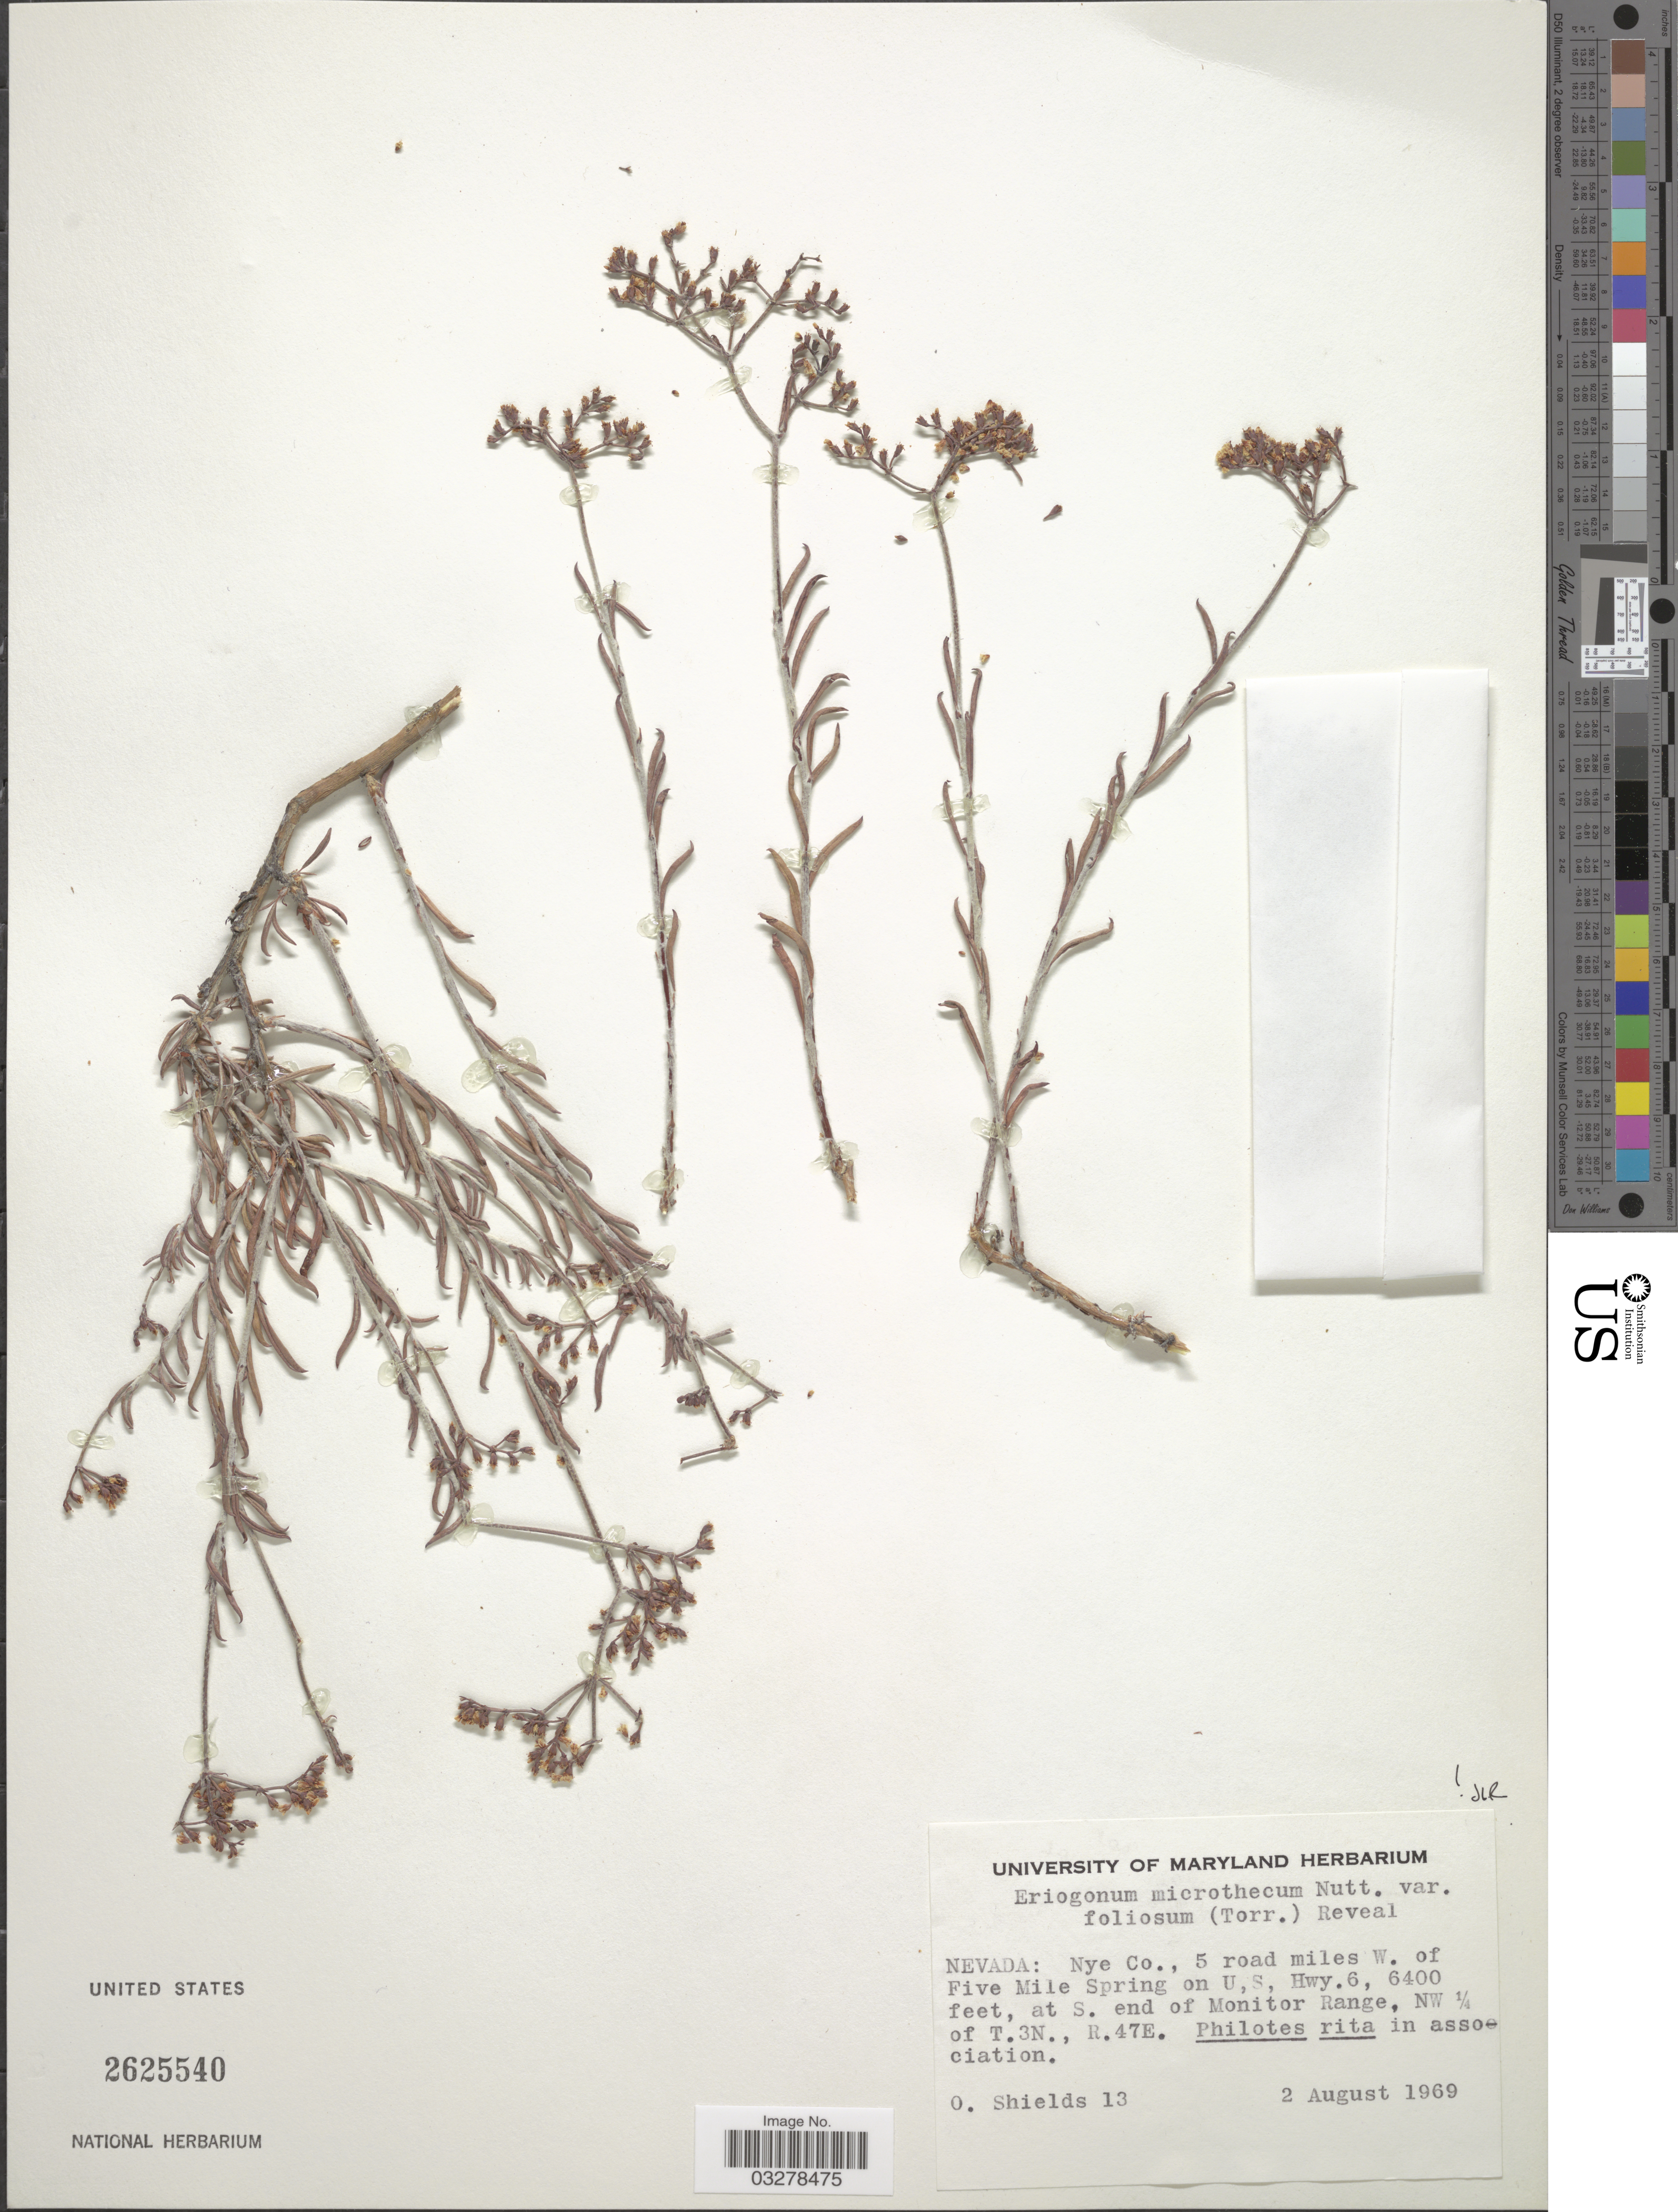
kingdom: Plantae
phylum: Tracheophyta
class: Magnoliopsida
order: Caryophyllales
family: Polygonaceae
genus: Eriogonum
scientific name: Eriogonum microtheca var. foliosum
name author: (Torr. & A. Gray) Reveal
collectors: O. Shields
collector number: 13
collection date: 1969-08-02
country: United States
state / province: Nevada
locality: Nye Co., 5 road miles W. of Five Mile Spring on U,S, Hwy. 6, at S. end of Monitor Range, NW ¼ of T.3N., R.47E.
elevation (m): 1951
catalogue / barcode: US 2625540